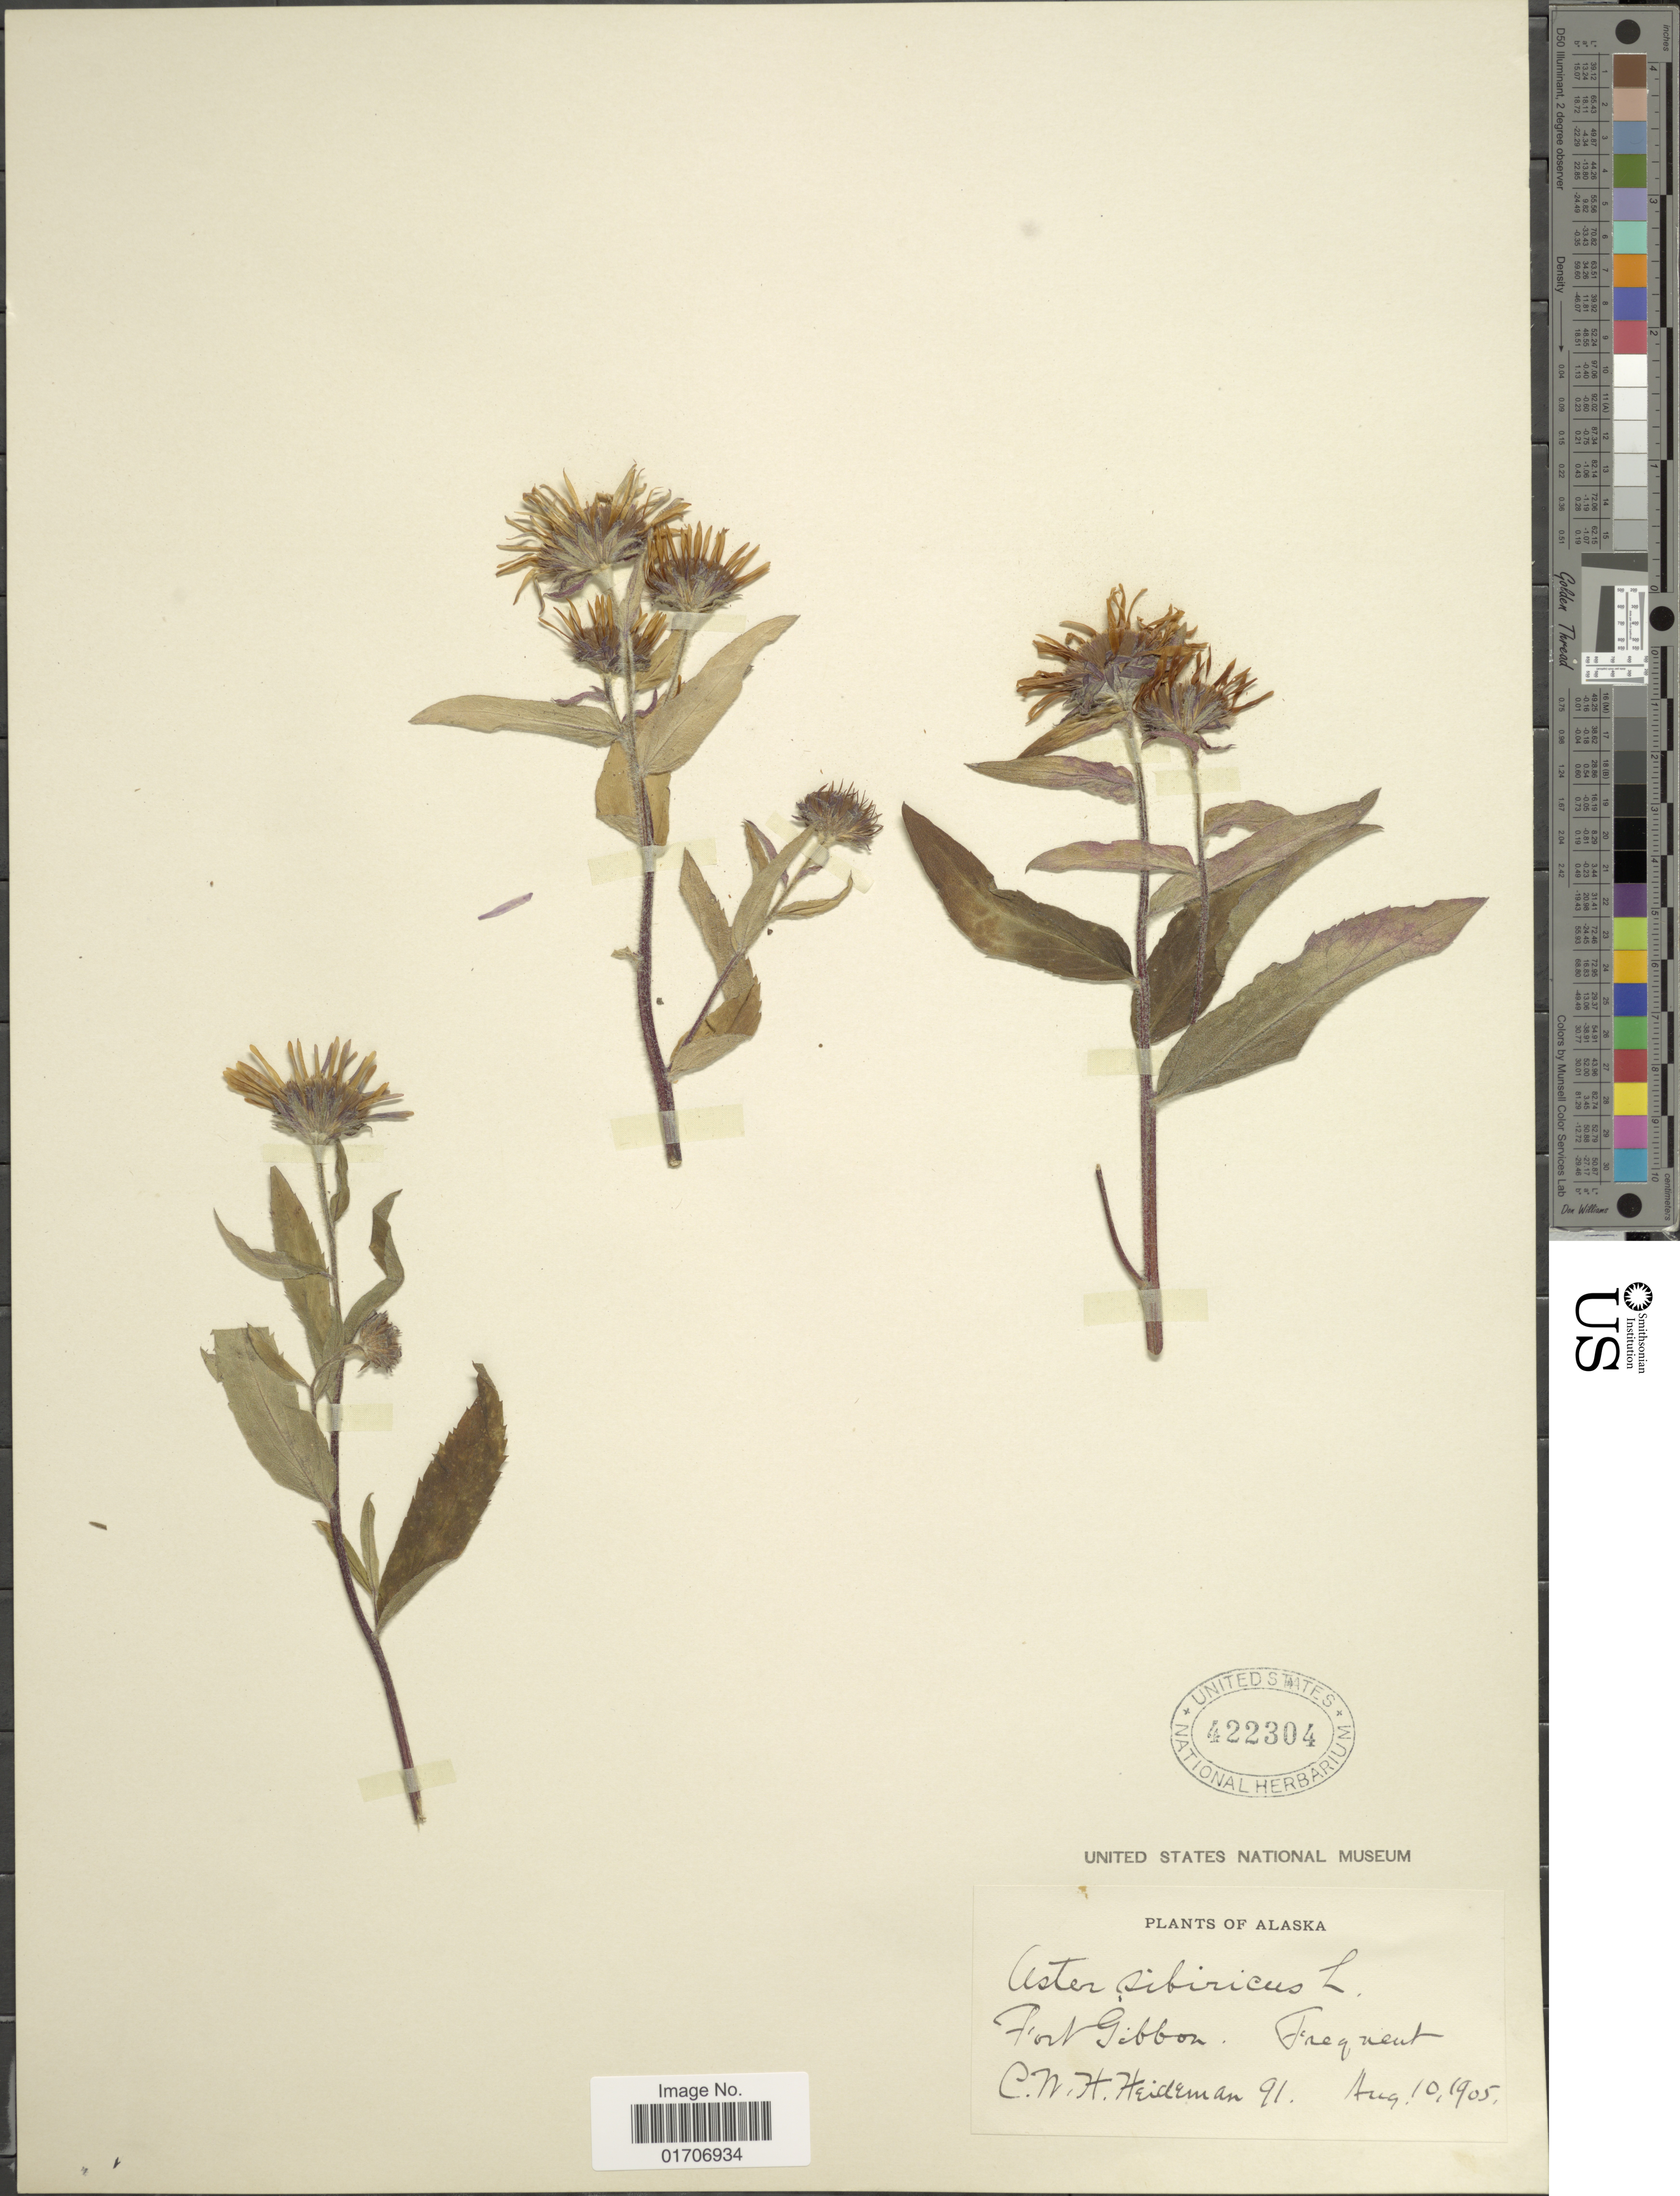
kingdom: Plantae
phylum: Tracheophyta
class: Magnoliopsida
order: Asterales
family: Asteraceae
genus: Eurybia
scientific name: Eurybia sibirica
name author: (L.) G.L. Nesom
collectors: C. Heideman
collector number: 91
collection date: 1905-08-10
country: United States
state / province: Alaska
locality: Fort Gibbon. Frequent.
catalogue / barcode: US 422304